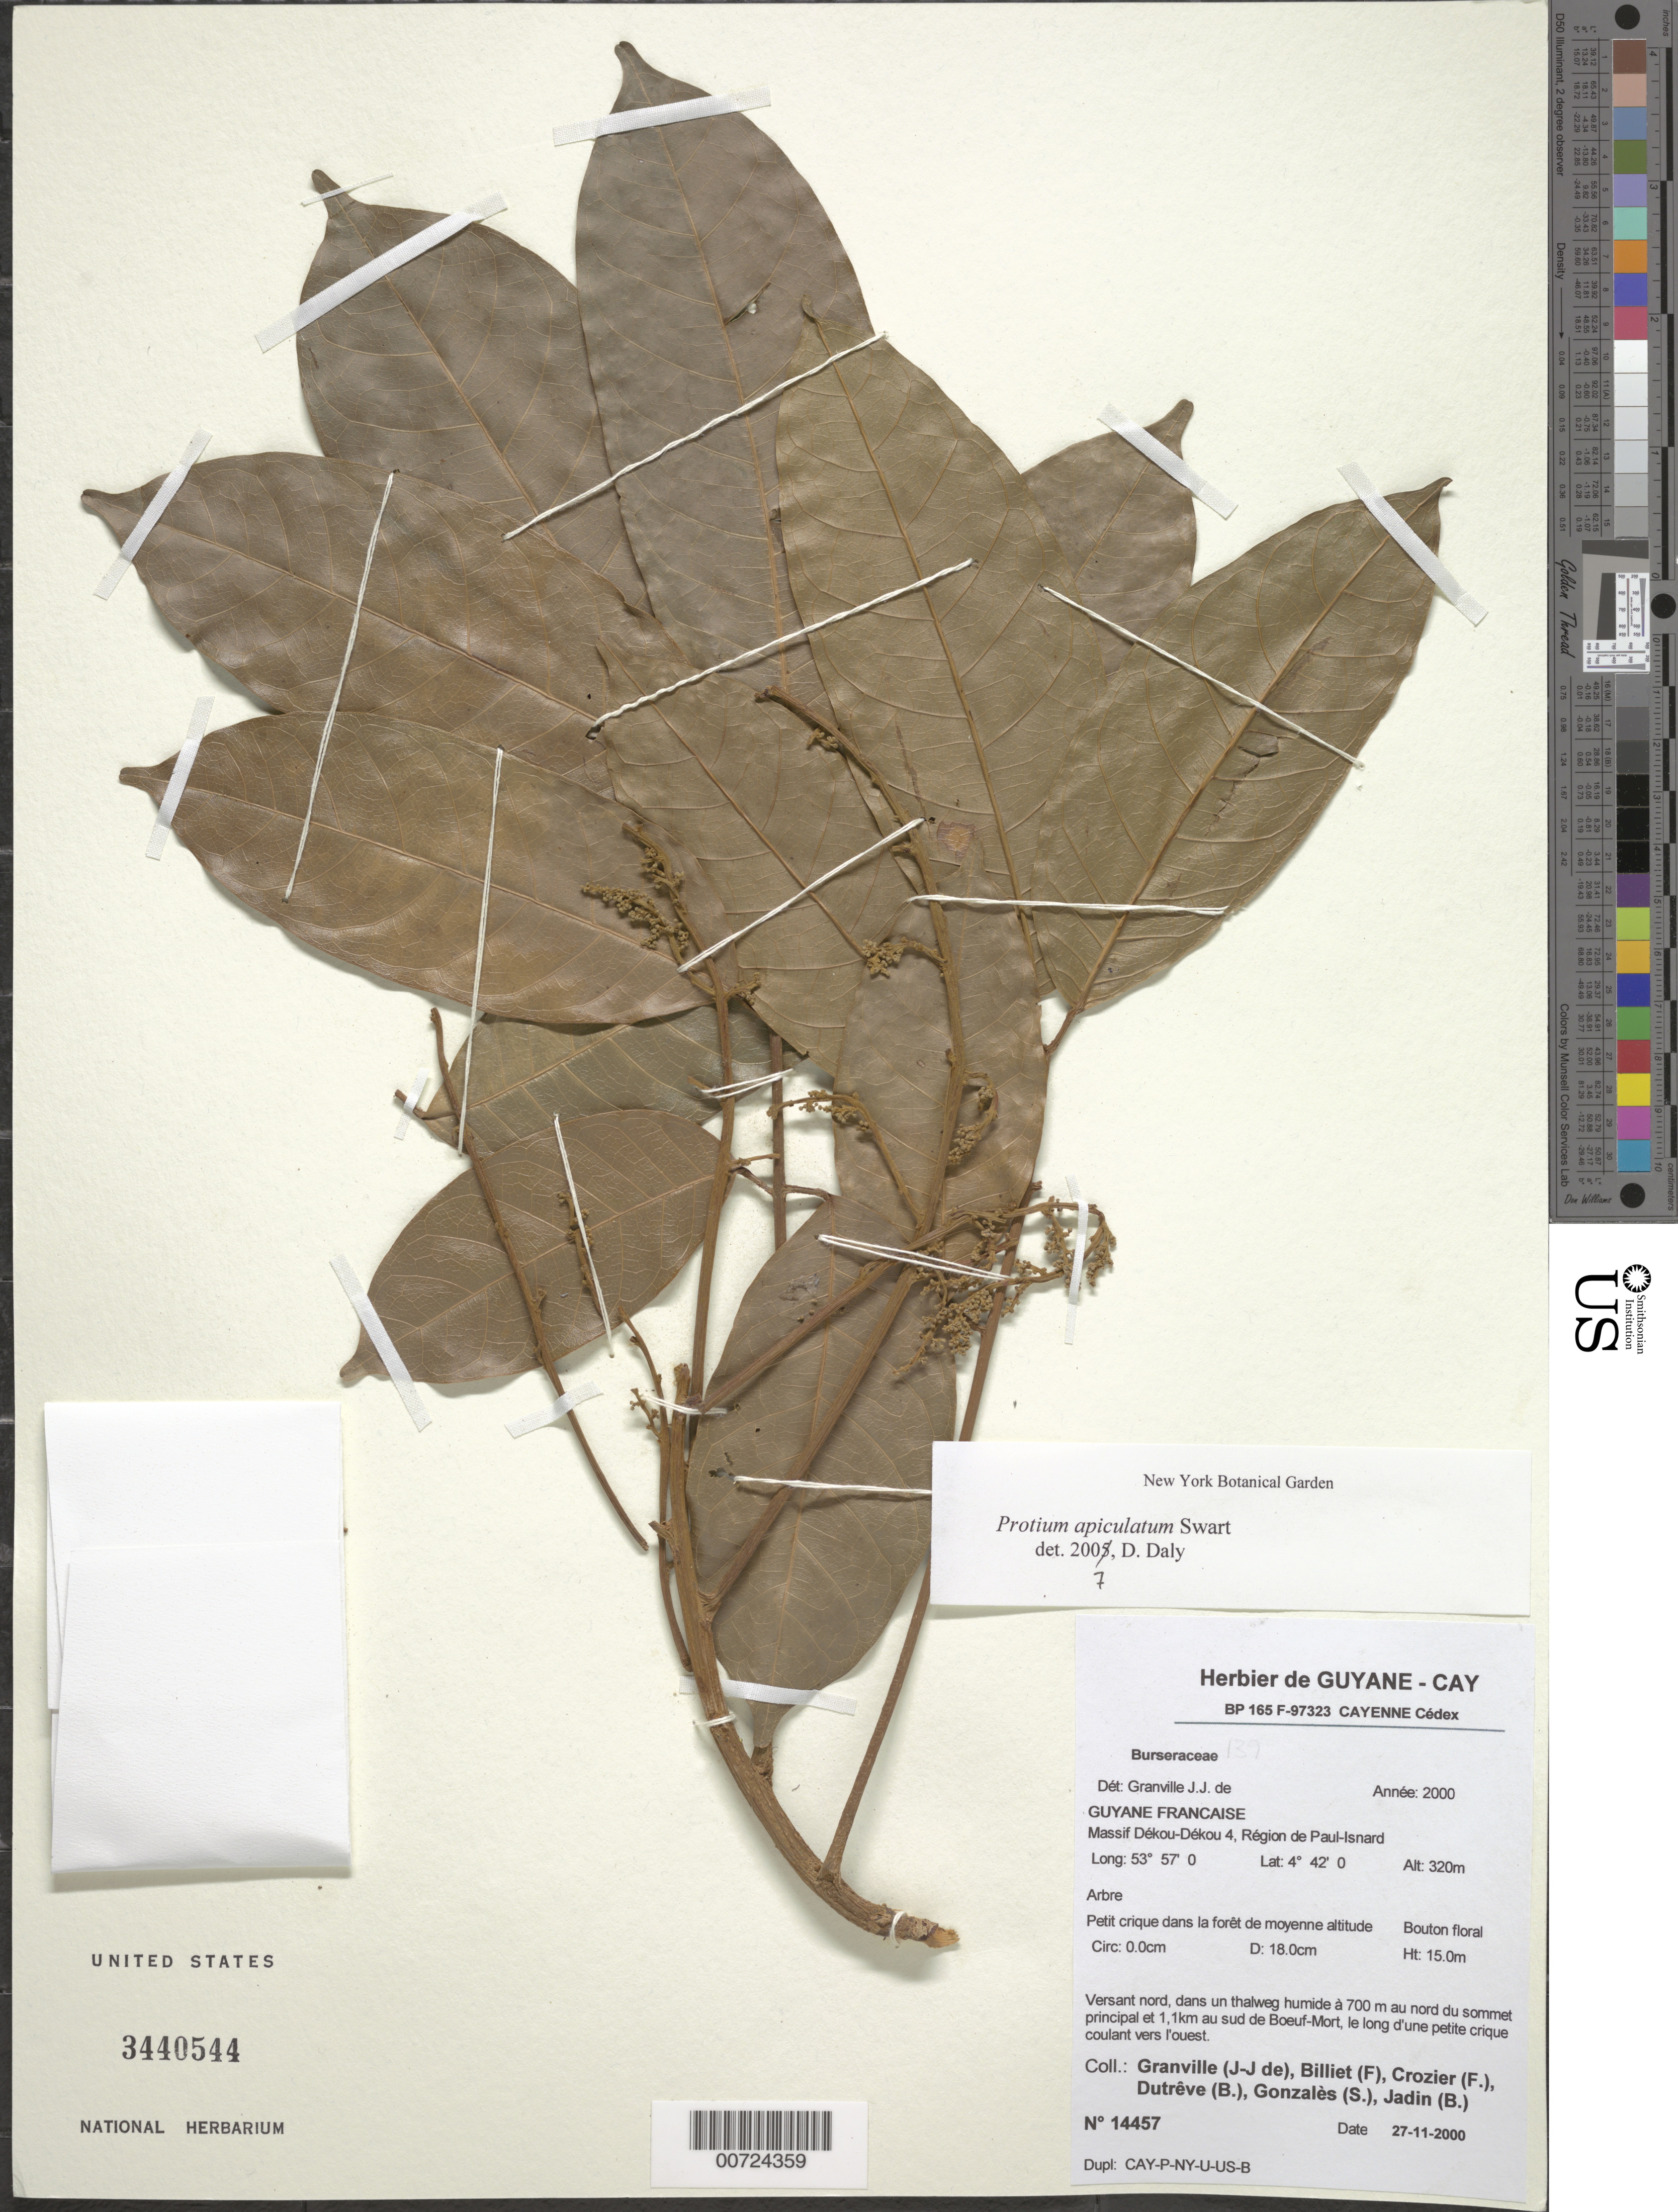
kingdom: Plantae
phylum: Tracheophyta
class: Magnoliopsida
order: Sapindales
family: Burseraceae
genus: Protium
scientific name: Protium apiculatum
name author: Swart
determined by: Daly, D. C.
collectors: J.-J. de Granville, F. Billiet, F. Crozier, B. Dutrêve, S. Gonzales & B. Jadin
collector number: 14457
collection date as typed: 27-Nov-00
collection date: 2000-11-27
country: French Guiana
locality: Massif Dékou-Dékou 4, région de Paul-Isnard; 1.1 km au sud de Boeuf-Mort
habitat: Petit crique dans la forêt de moyenne altitude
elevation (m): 320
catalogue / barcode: US 3440544